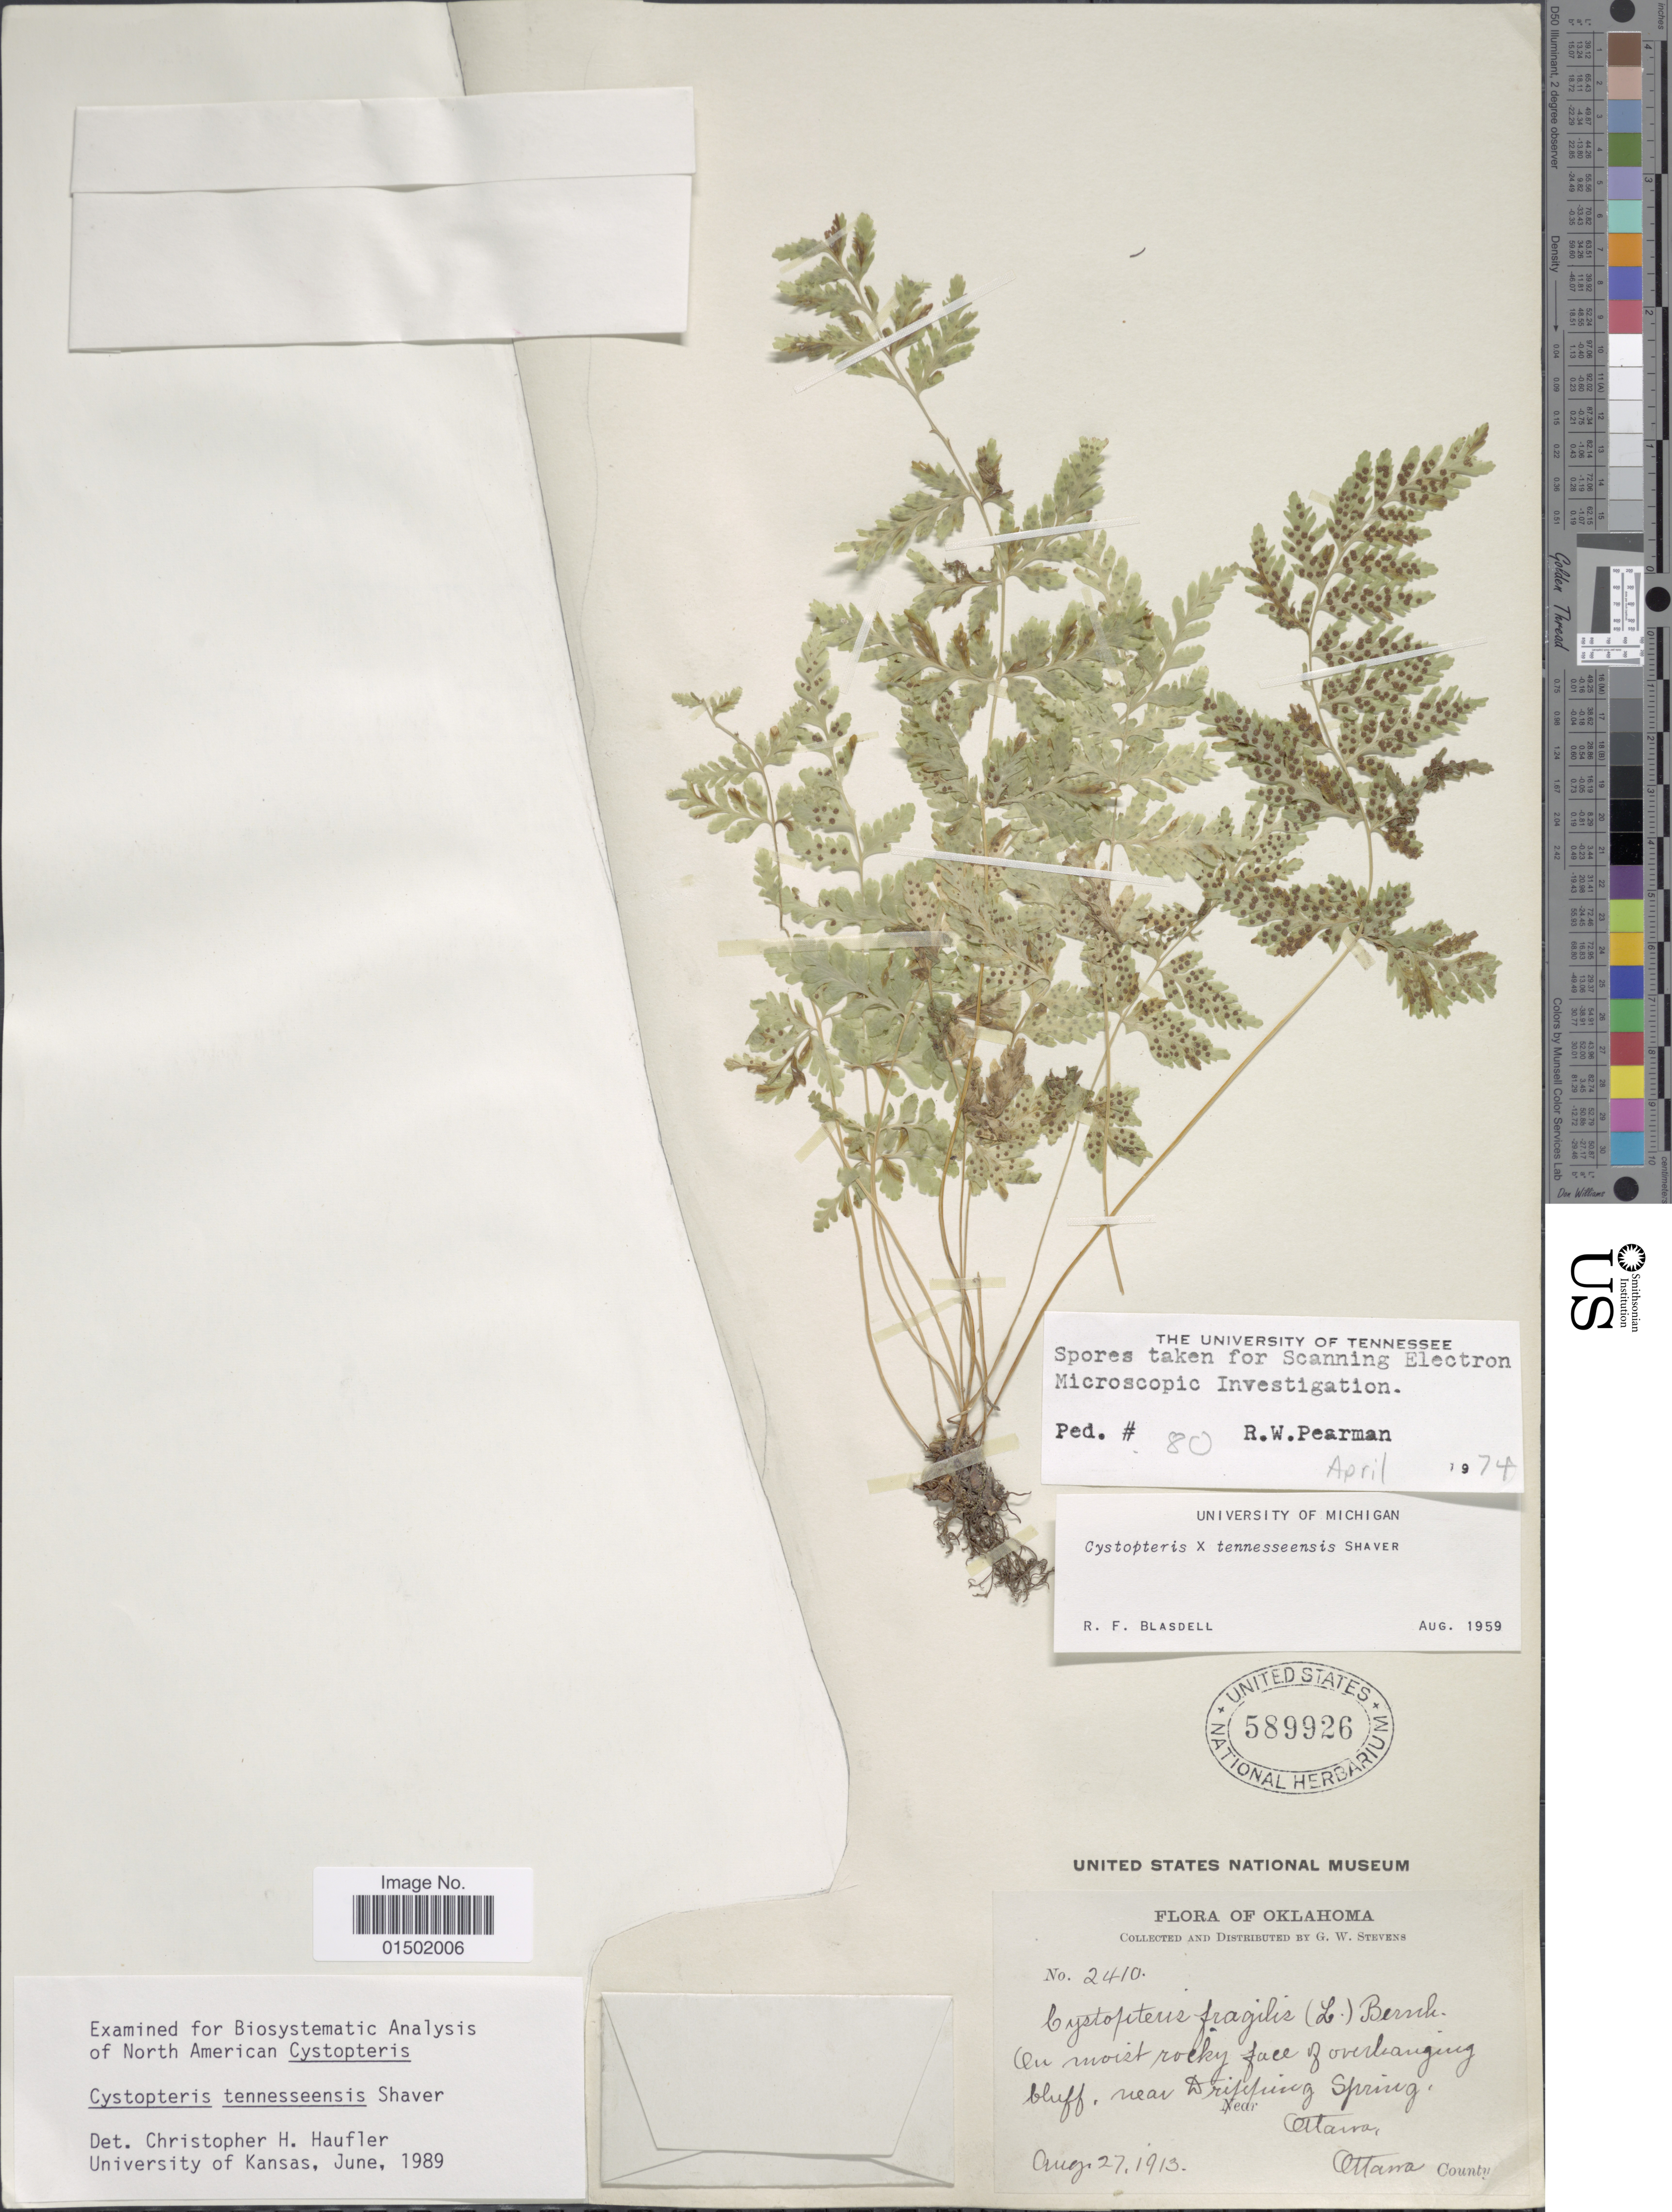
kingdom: Plantae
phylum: Tracheophyta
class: Polypodiopsida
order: Polypodiales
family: Cystopteridaceae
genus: Cystopteris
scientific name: Cystopteris tennesseensis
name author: Shaver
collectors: G. W. Stevens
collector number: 2410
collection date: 1913-08-27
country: United States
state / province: Oklahoma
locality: Near Dripping Spring, Near Ottawa, Ottawa County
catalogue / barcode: US 589926